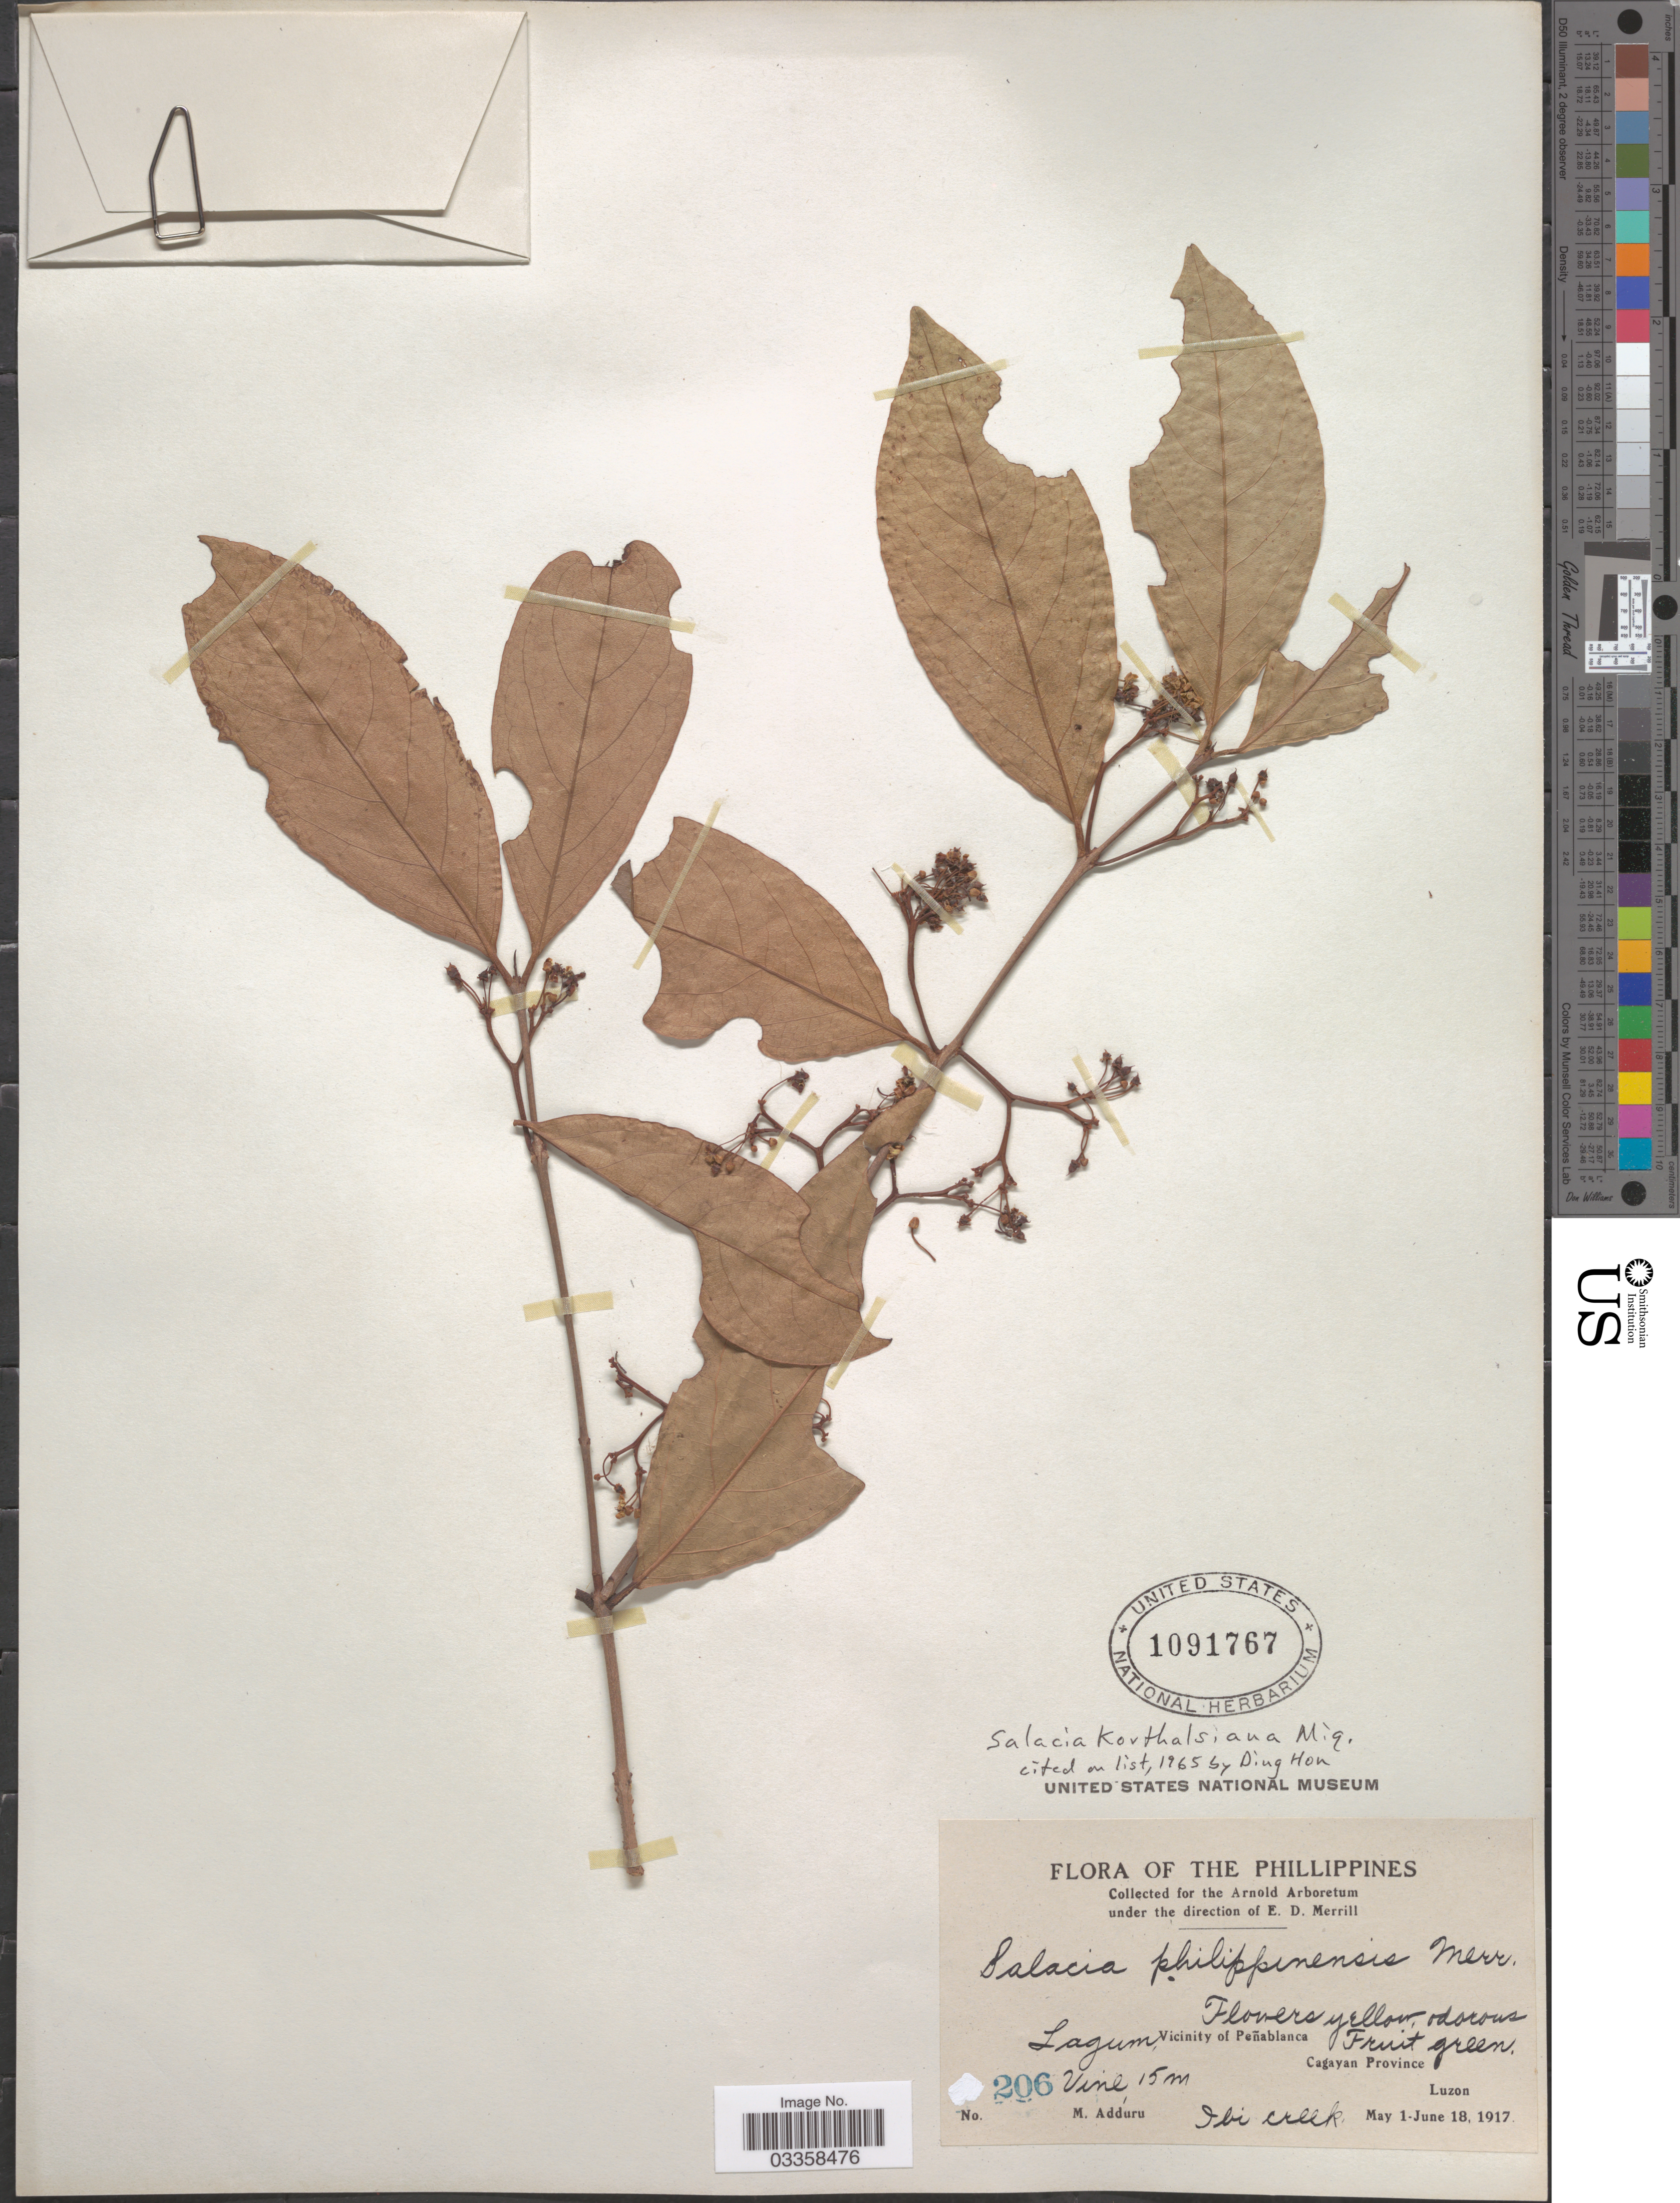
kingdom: Plantae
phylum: Tracheophyta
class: Magnoliopsida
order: Celastrales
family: Celastraceae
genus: Salacia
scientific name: Salacia korthalsiana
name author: Miq.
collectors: M. Adduru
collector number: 206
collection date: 1917-05-01/1917-06-18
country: Philippines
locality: Vicinity of Peñablanca. Cagayan Province. Luzon. Ibi creek.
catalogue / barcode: US 1091767